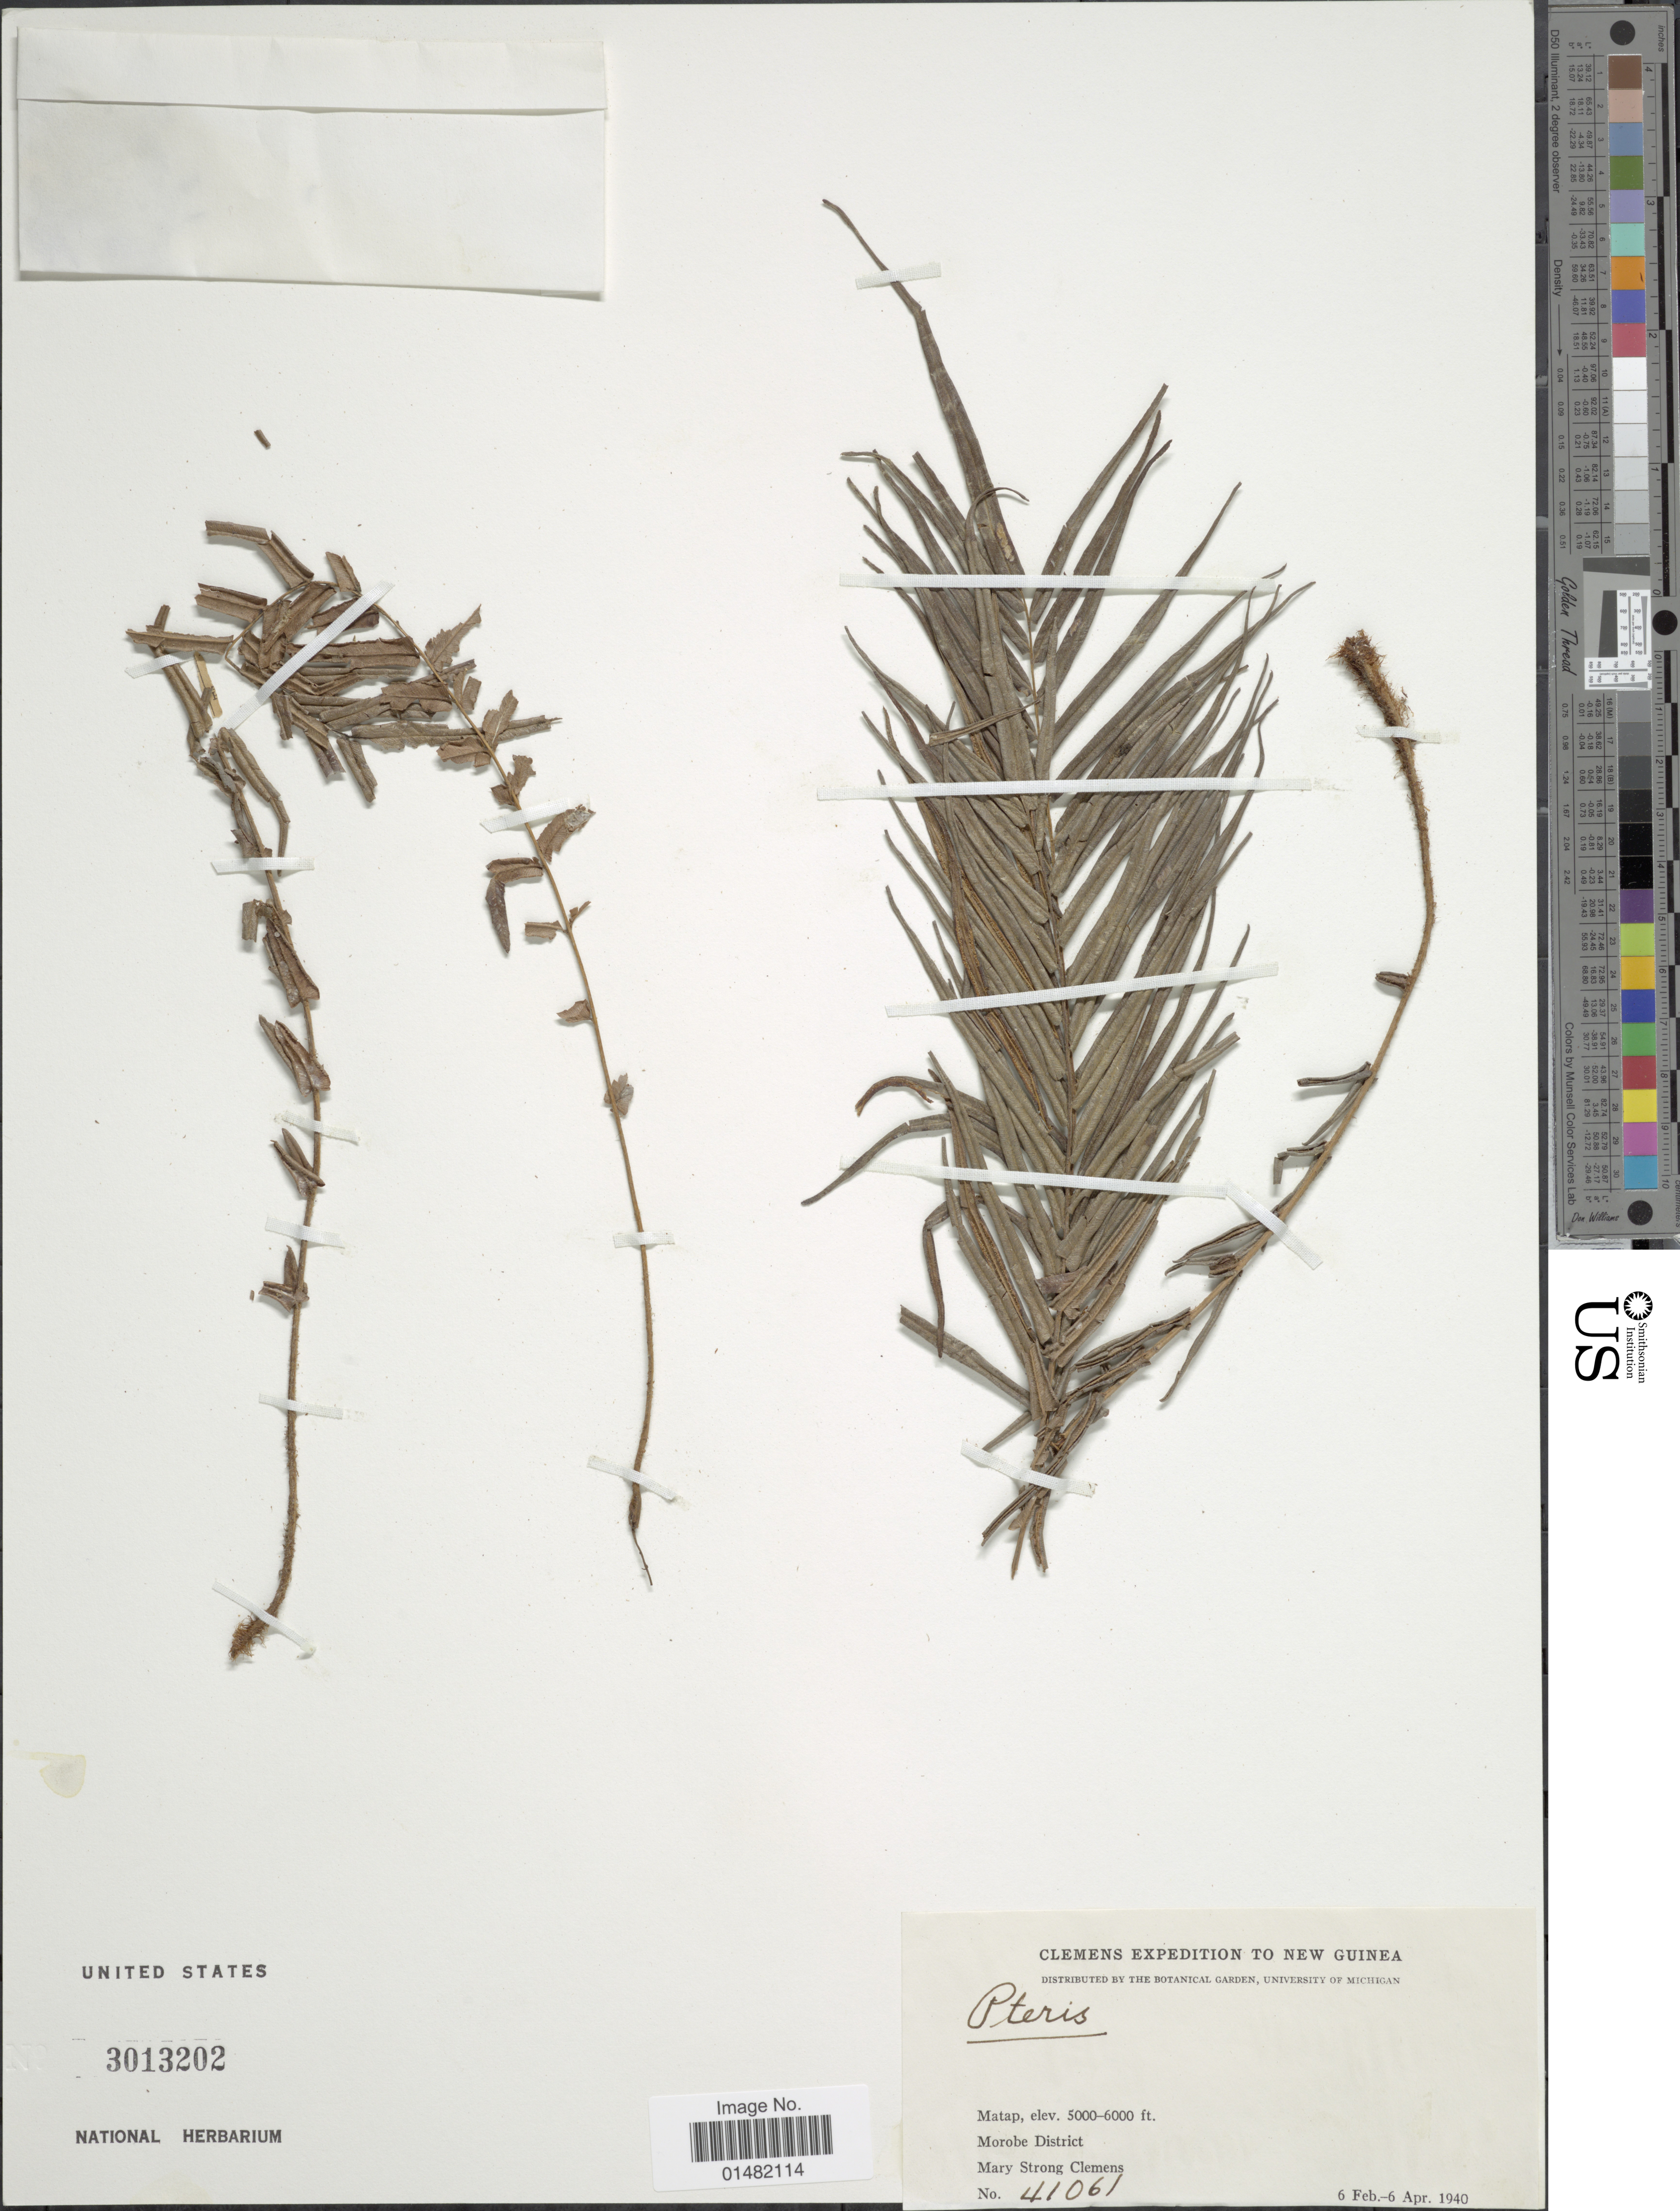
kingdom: Plantae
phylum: Tracheophyta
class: Polypodiopsida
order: Polypodiales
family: Pteridaceae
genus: Pteris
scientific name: Pteris sp.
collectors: M. S. Clemens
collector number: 41061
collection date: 1940-02-06/1940-04-06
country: Papua New Guinea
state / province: Morobe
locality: New Guinea, Matap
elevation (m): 1524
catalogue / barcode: US 3013202